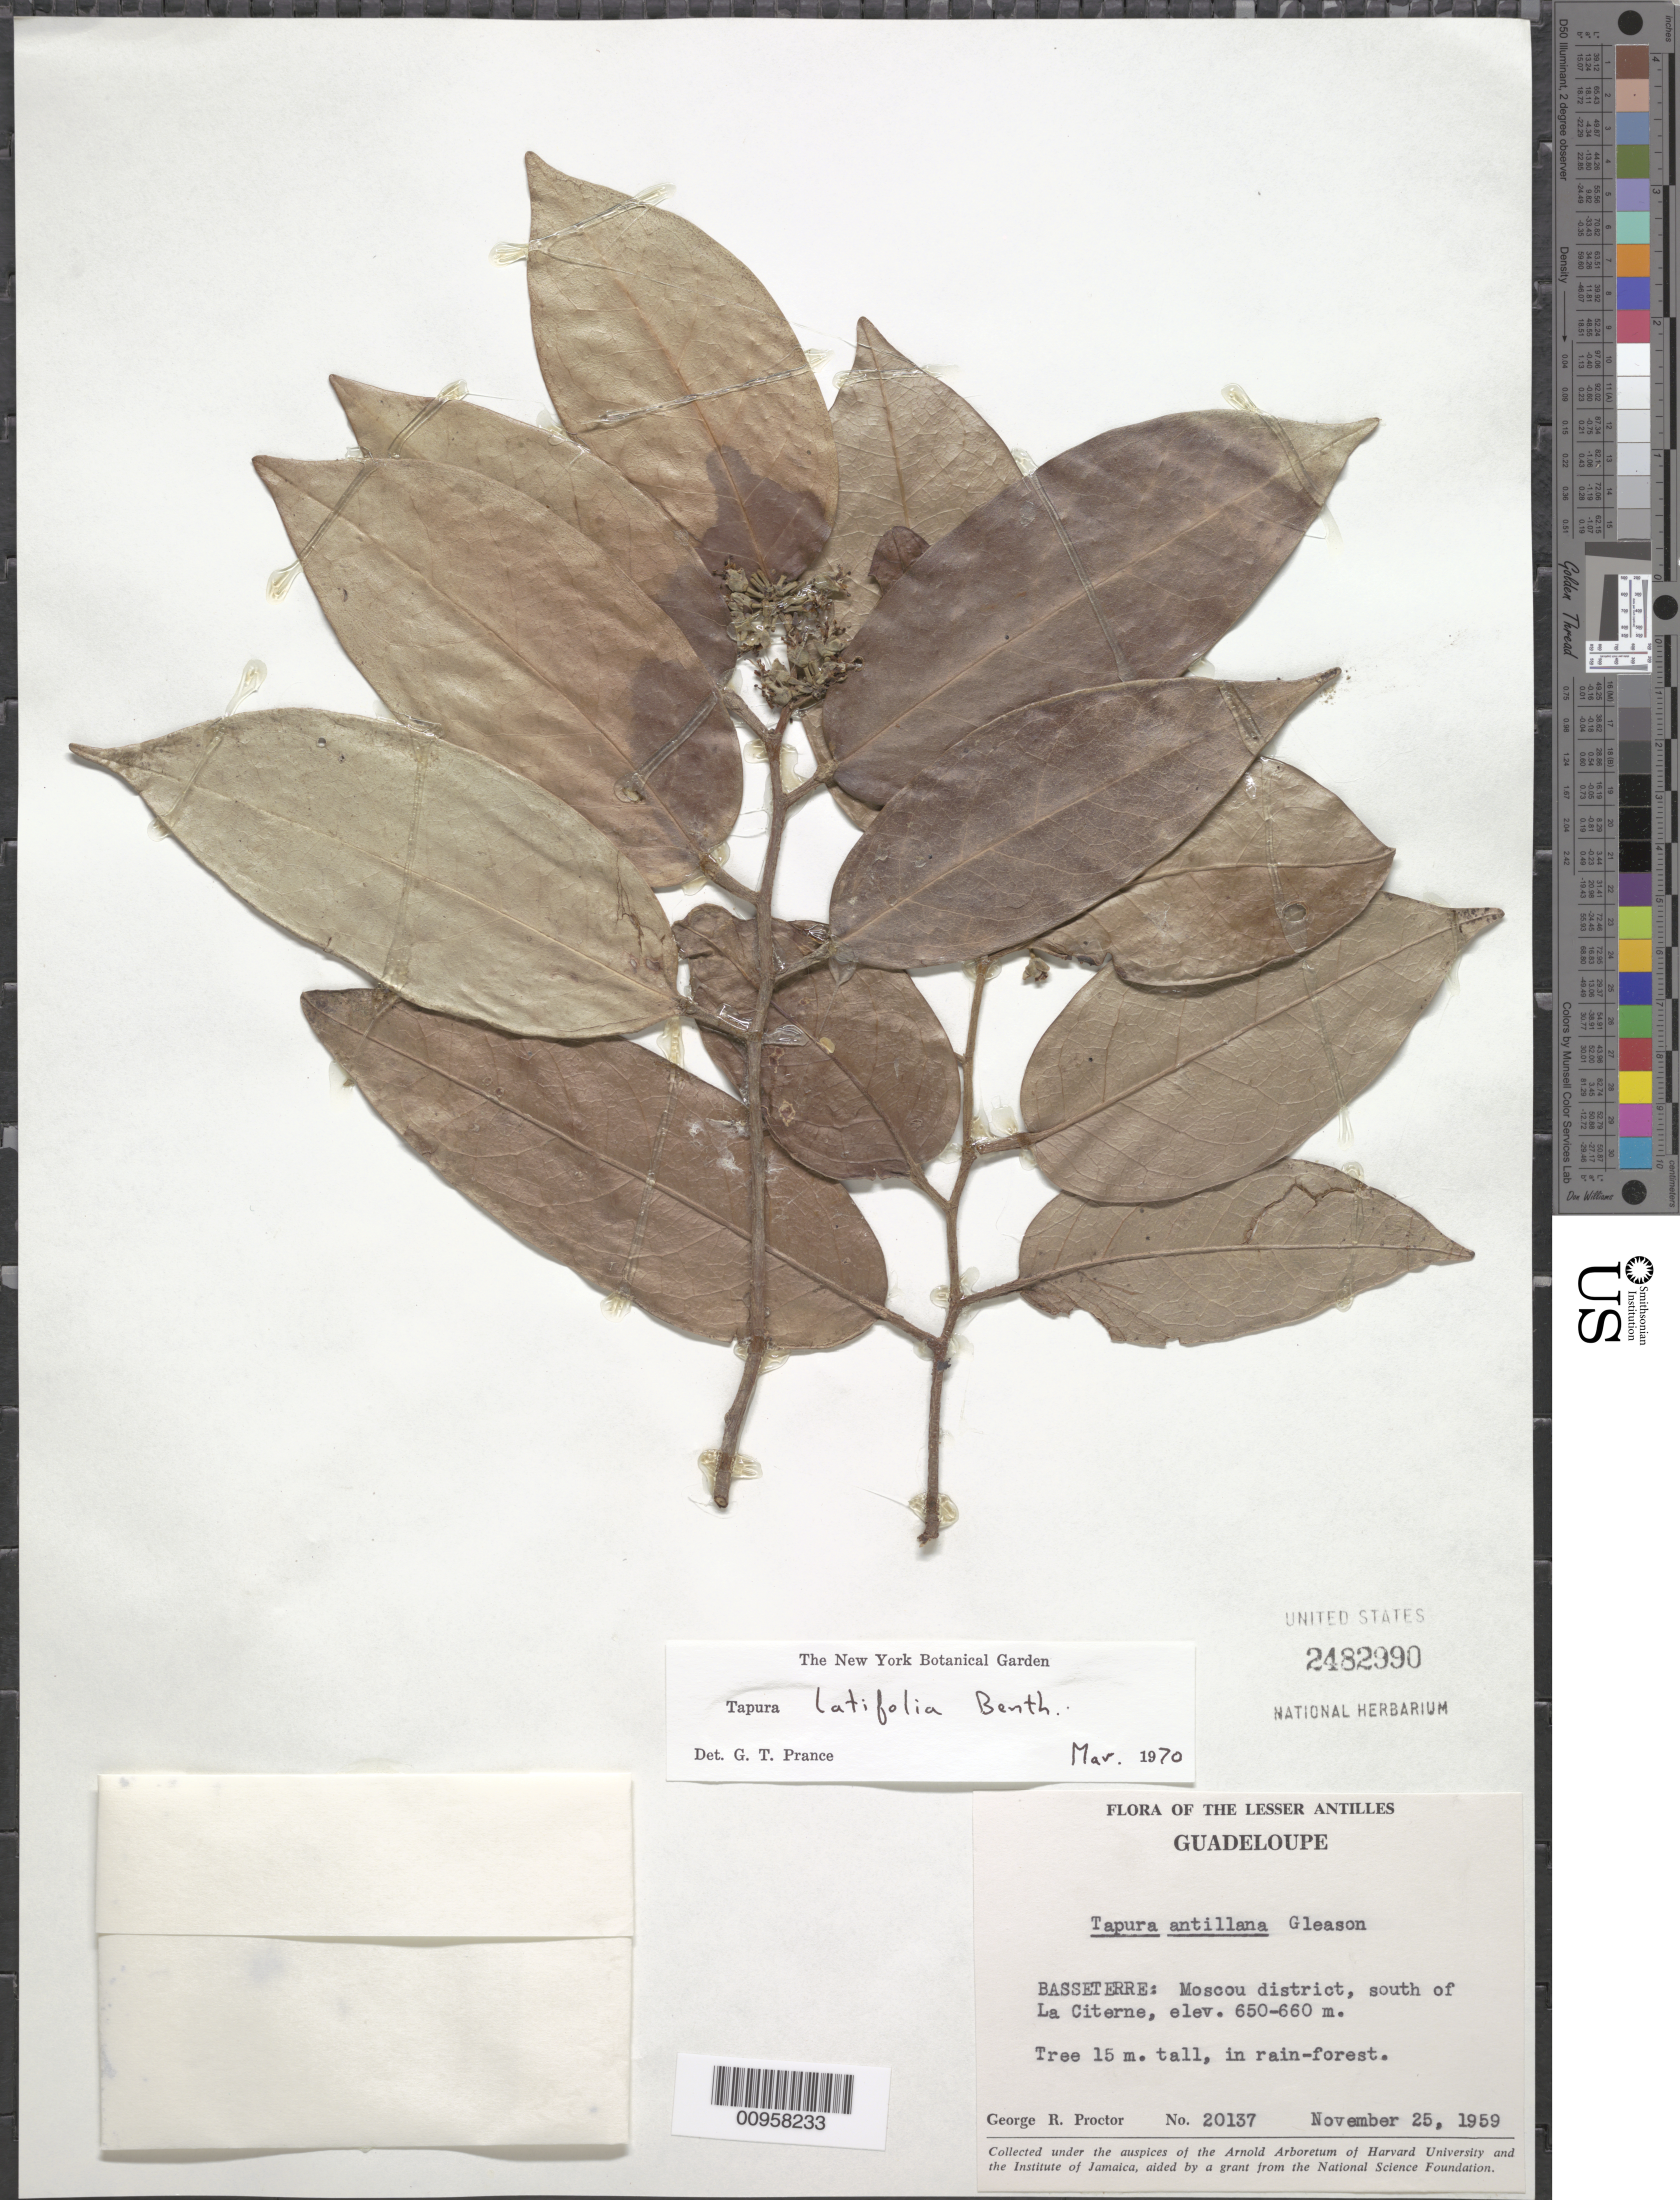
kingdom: Plantae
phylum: Tracheophyta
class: Magnoliopsida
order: Malpighiales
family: Dichapetalaceae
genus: Tapura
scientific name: Tapura latifolia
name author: Benth.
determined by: Prance, G. T.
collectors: G. R. Proctor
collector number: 20137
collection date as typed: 25 Nov 1959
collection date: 1959-11-25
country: Guadeloupe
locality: Moscou District; BasseTerre, S of La Citerne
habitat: In rainforest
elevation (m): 650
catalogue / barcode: US 2482990